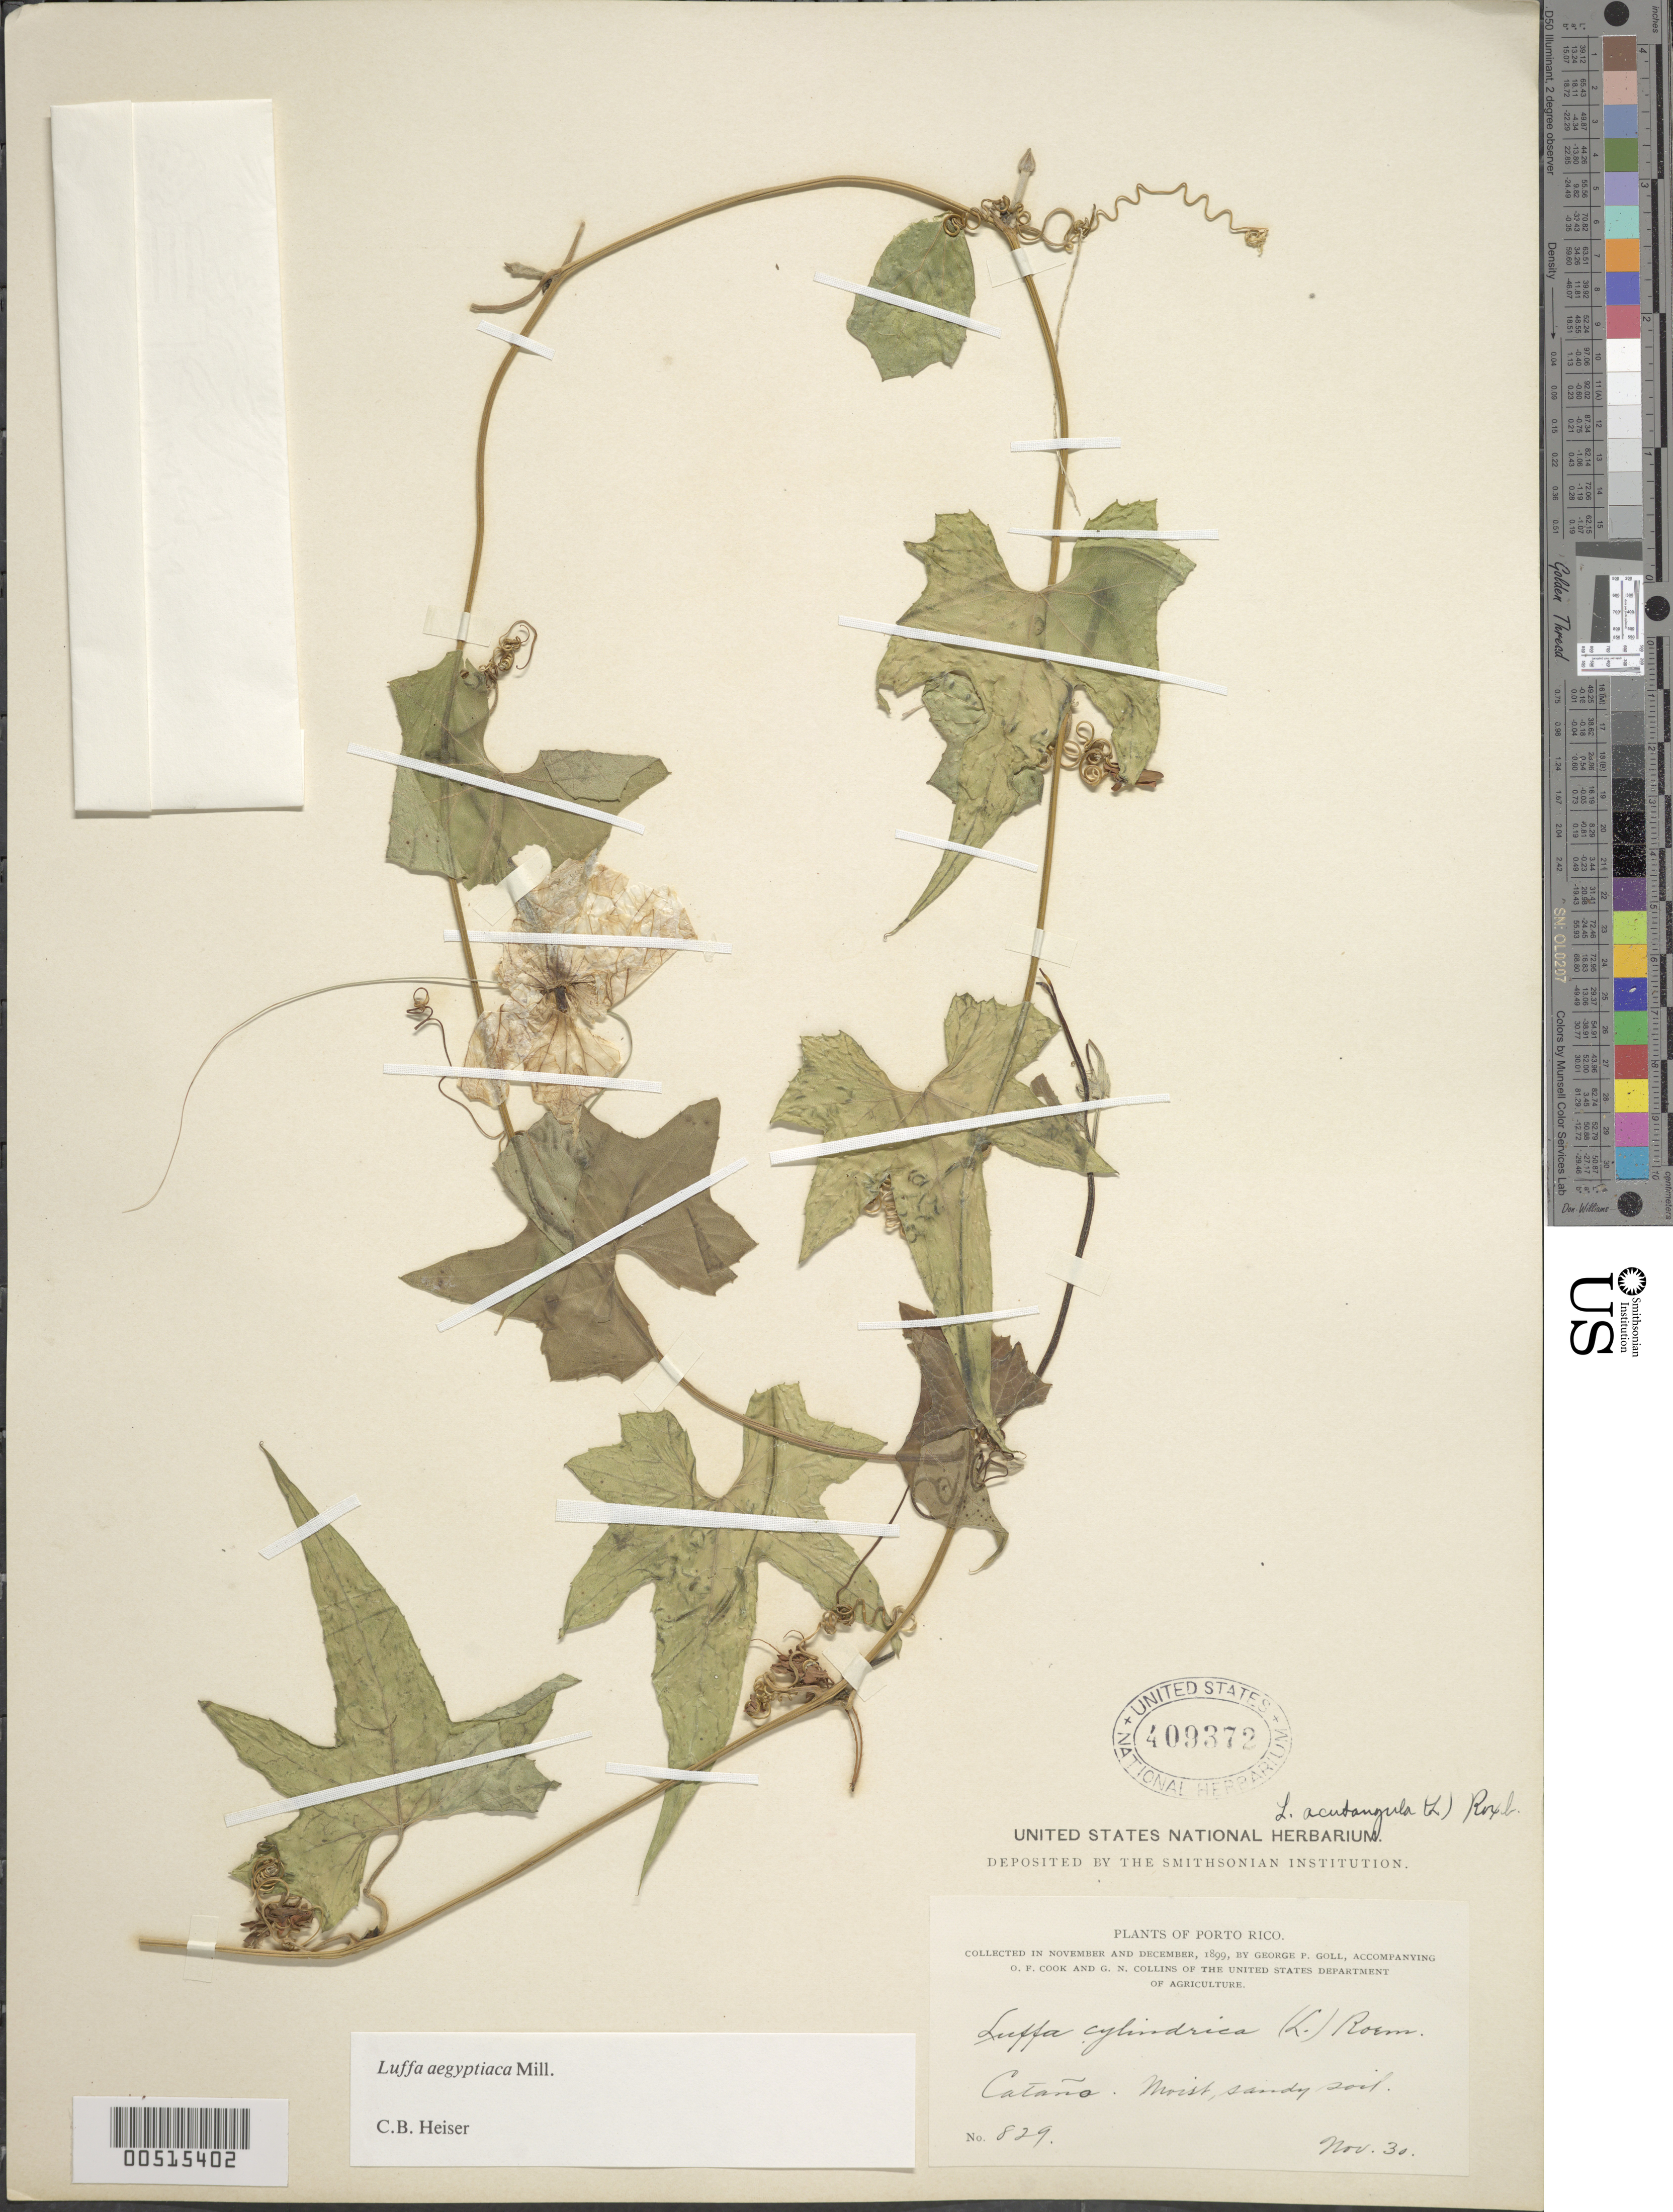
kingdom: Plantae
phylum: Tracheophyta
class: Magnoliopsida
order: Cucurbitales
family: Cucurbitaceae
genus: Luffa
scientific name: Luffa aegyptiaca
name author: Mill.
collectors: G. Goll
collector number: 829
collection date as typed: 30 Nov 1899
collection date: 1899-11-30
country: Puerto Rico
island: Greater Antilles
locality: Cataño.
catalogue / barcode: US 409372